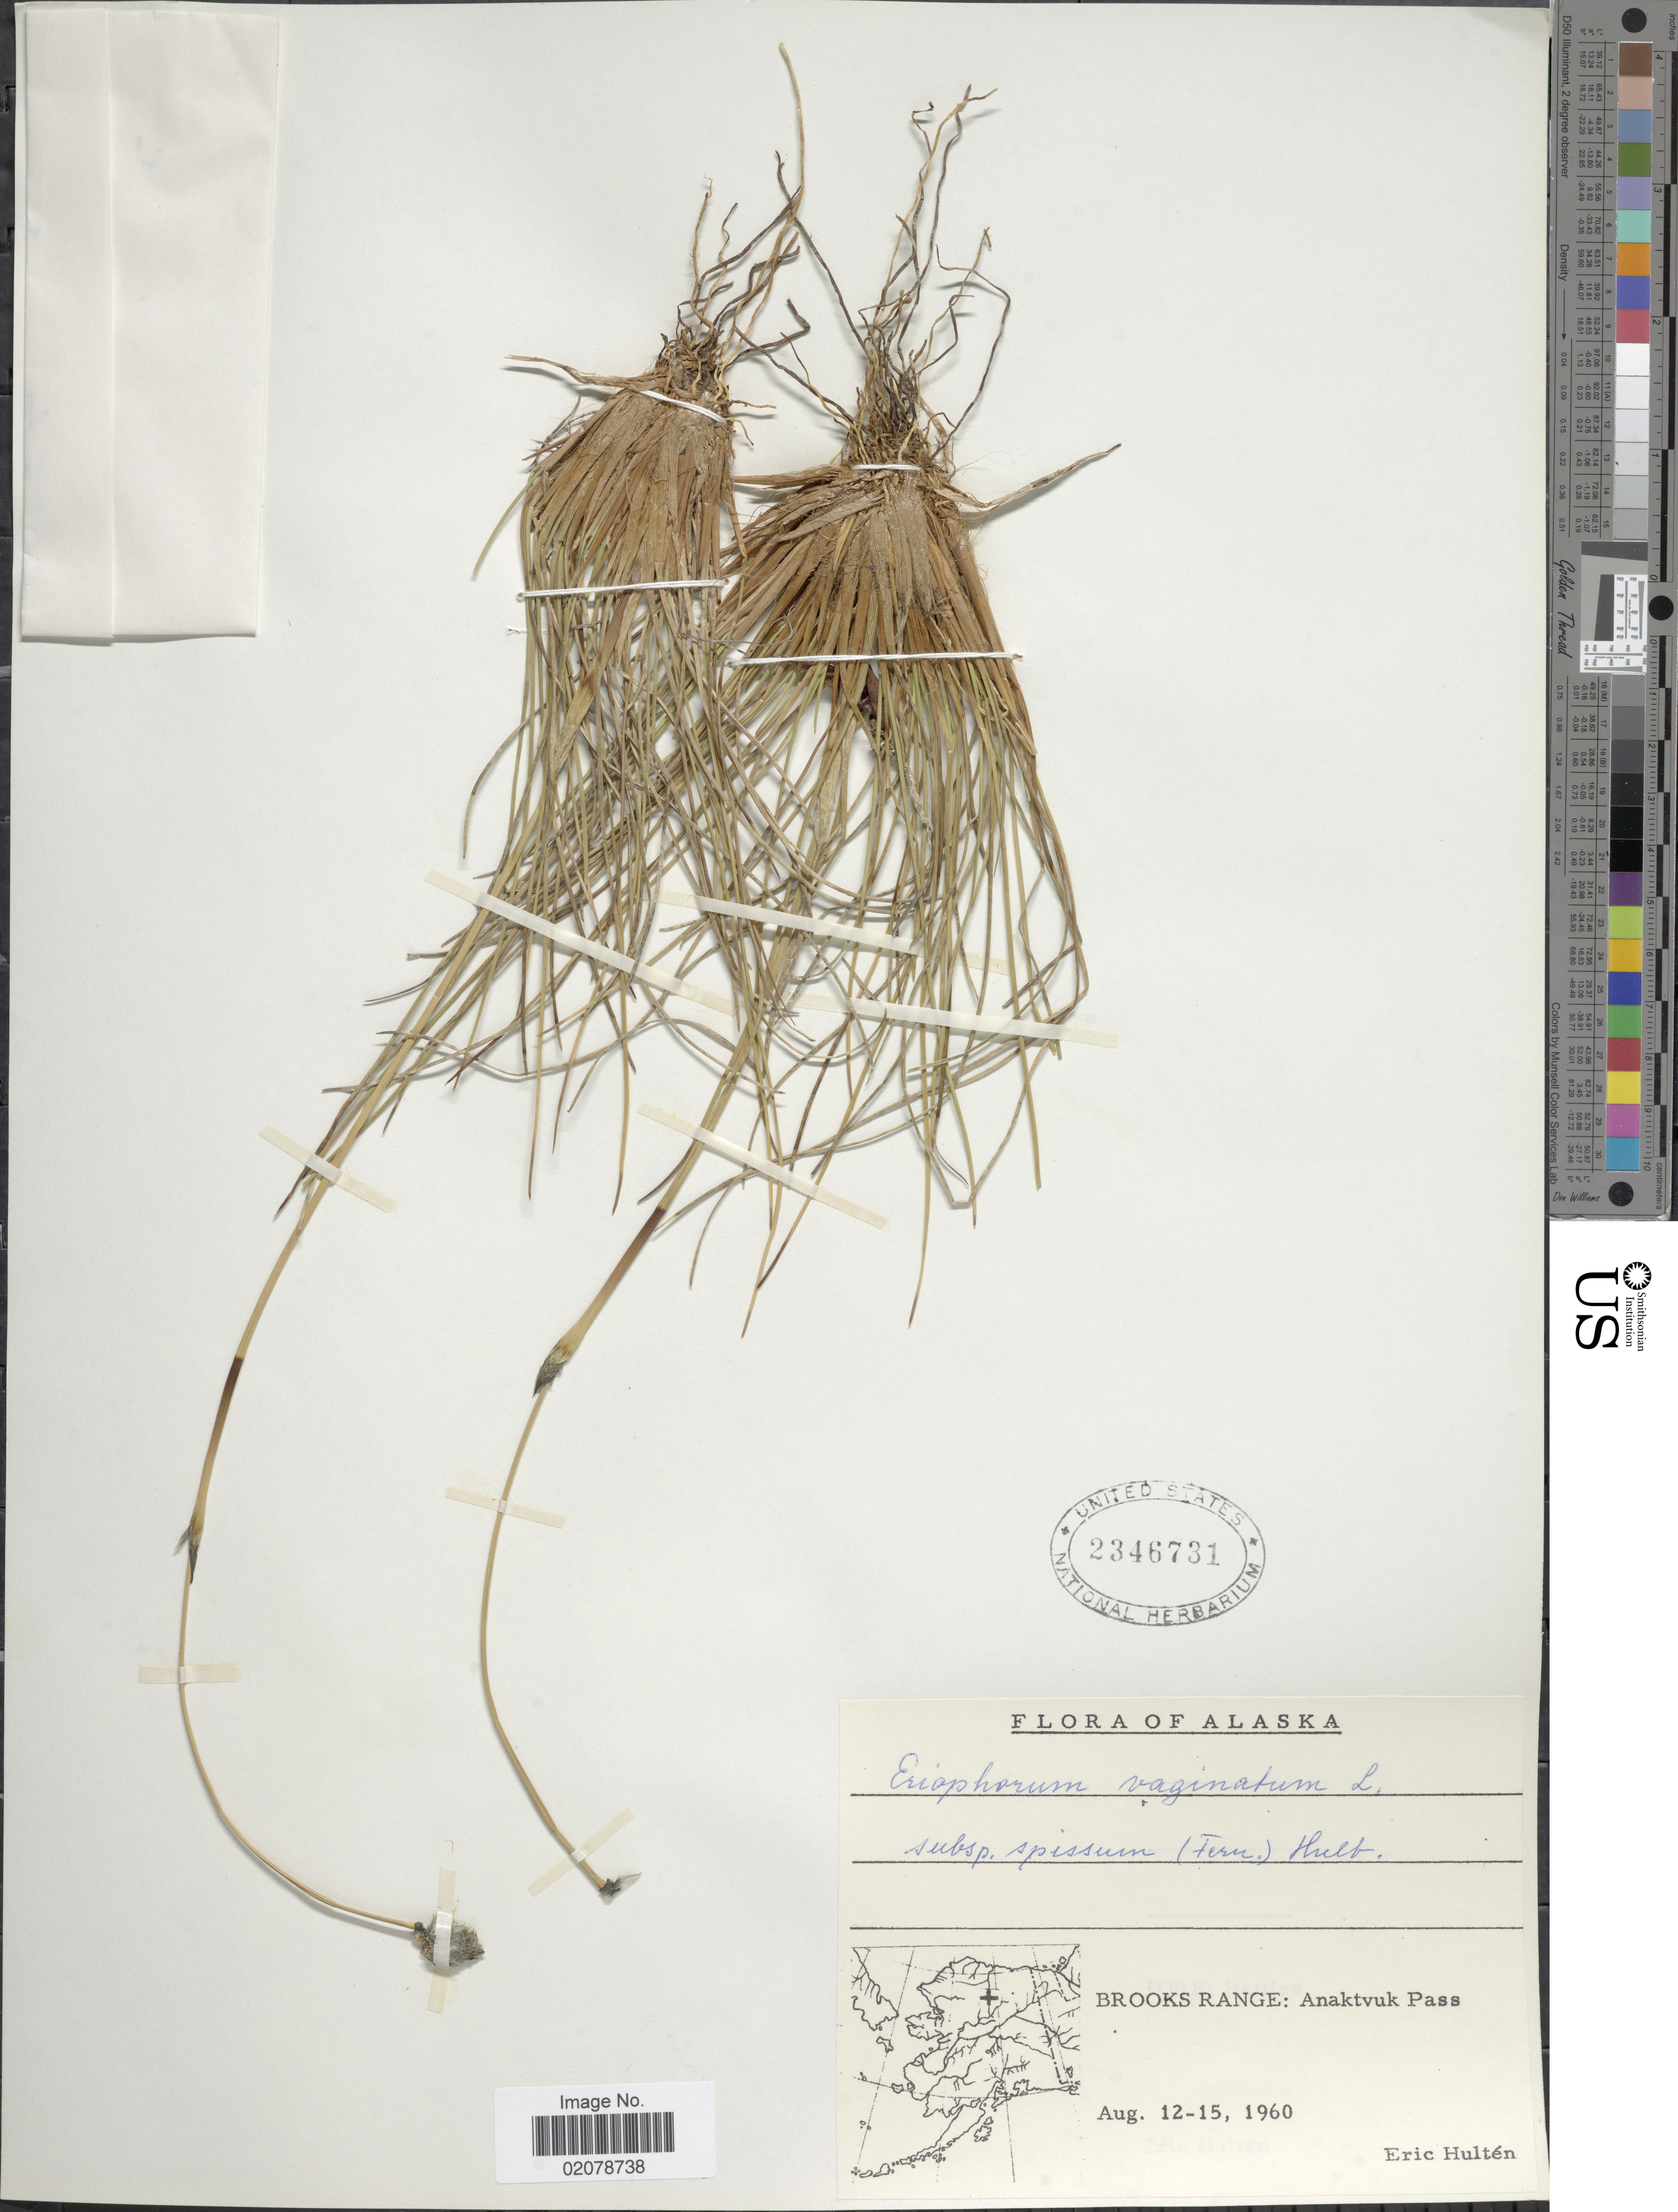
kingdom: Plantae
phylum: Tracheophyta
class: Liliopsida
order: Poales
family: Cyperaceae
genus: Eriophorum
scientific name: Eriophorum vaginatum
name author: L.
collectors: E. G. Hultén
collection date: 1960-08-12/1960-08-15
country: United States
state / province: Alaska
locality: Brooks Range: Anaktvuk Pass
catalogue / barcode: US 2346731